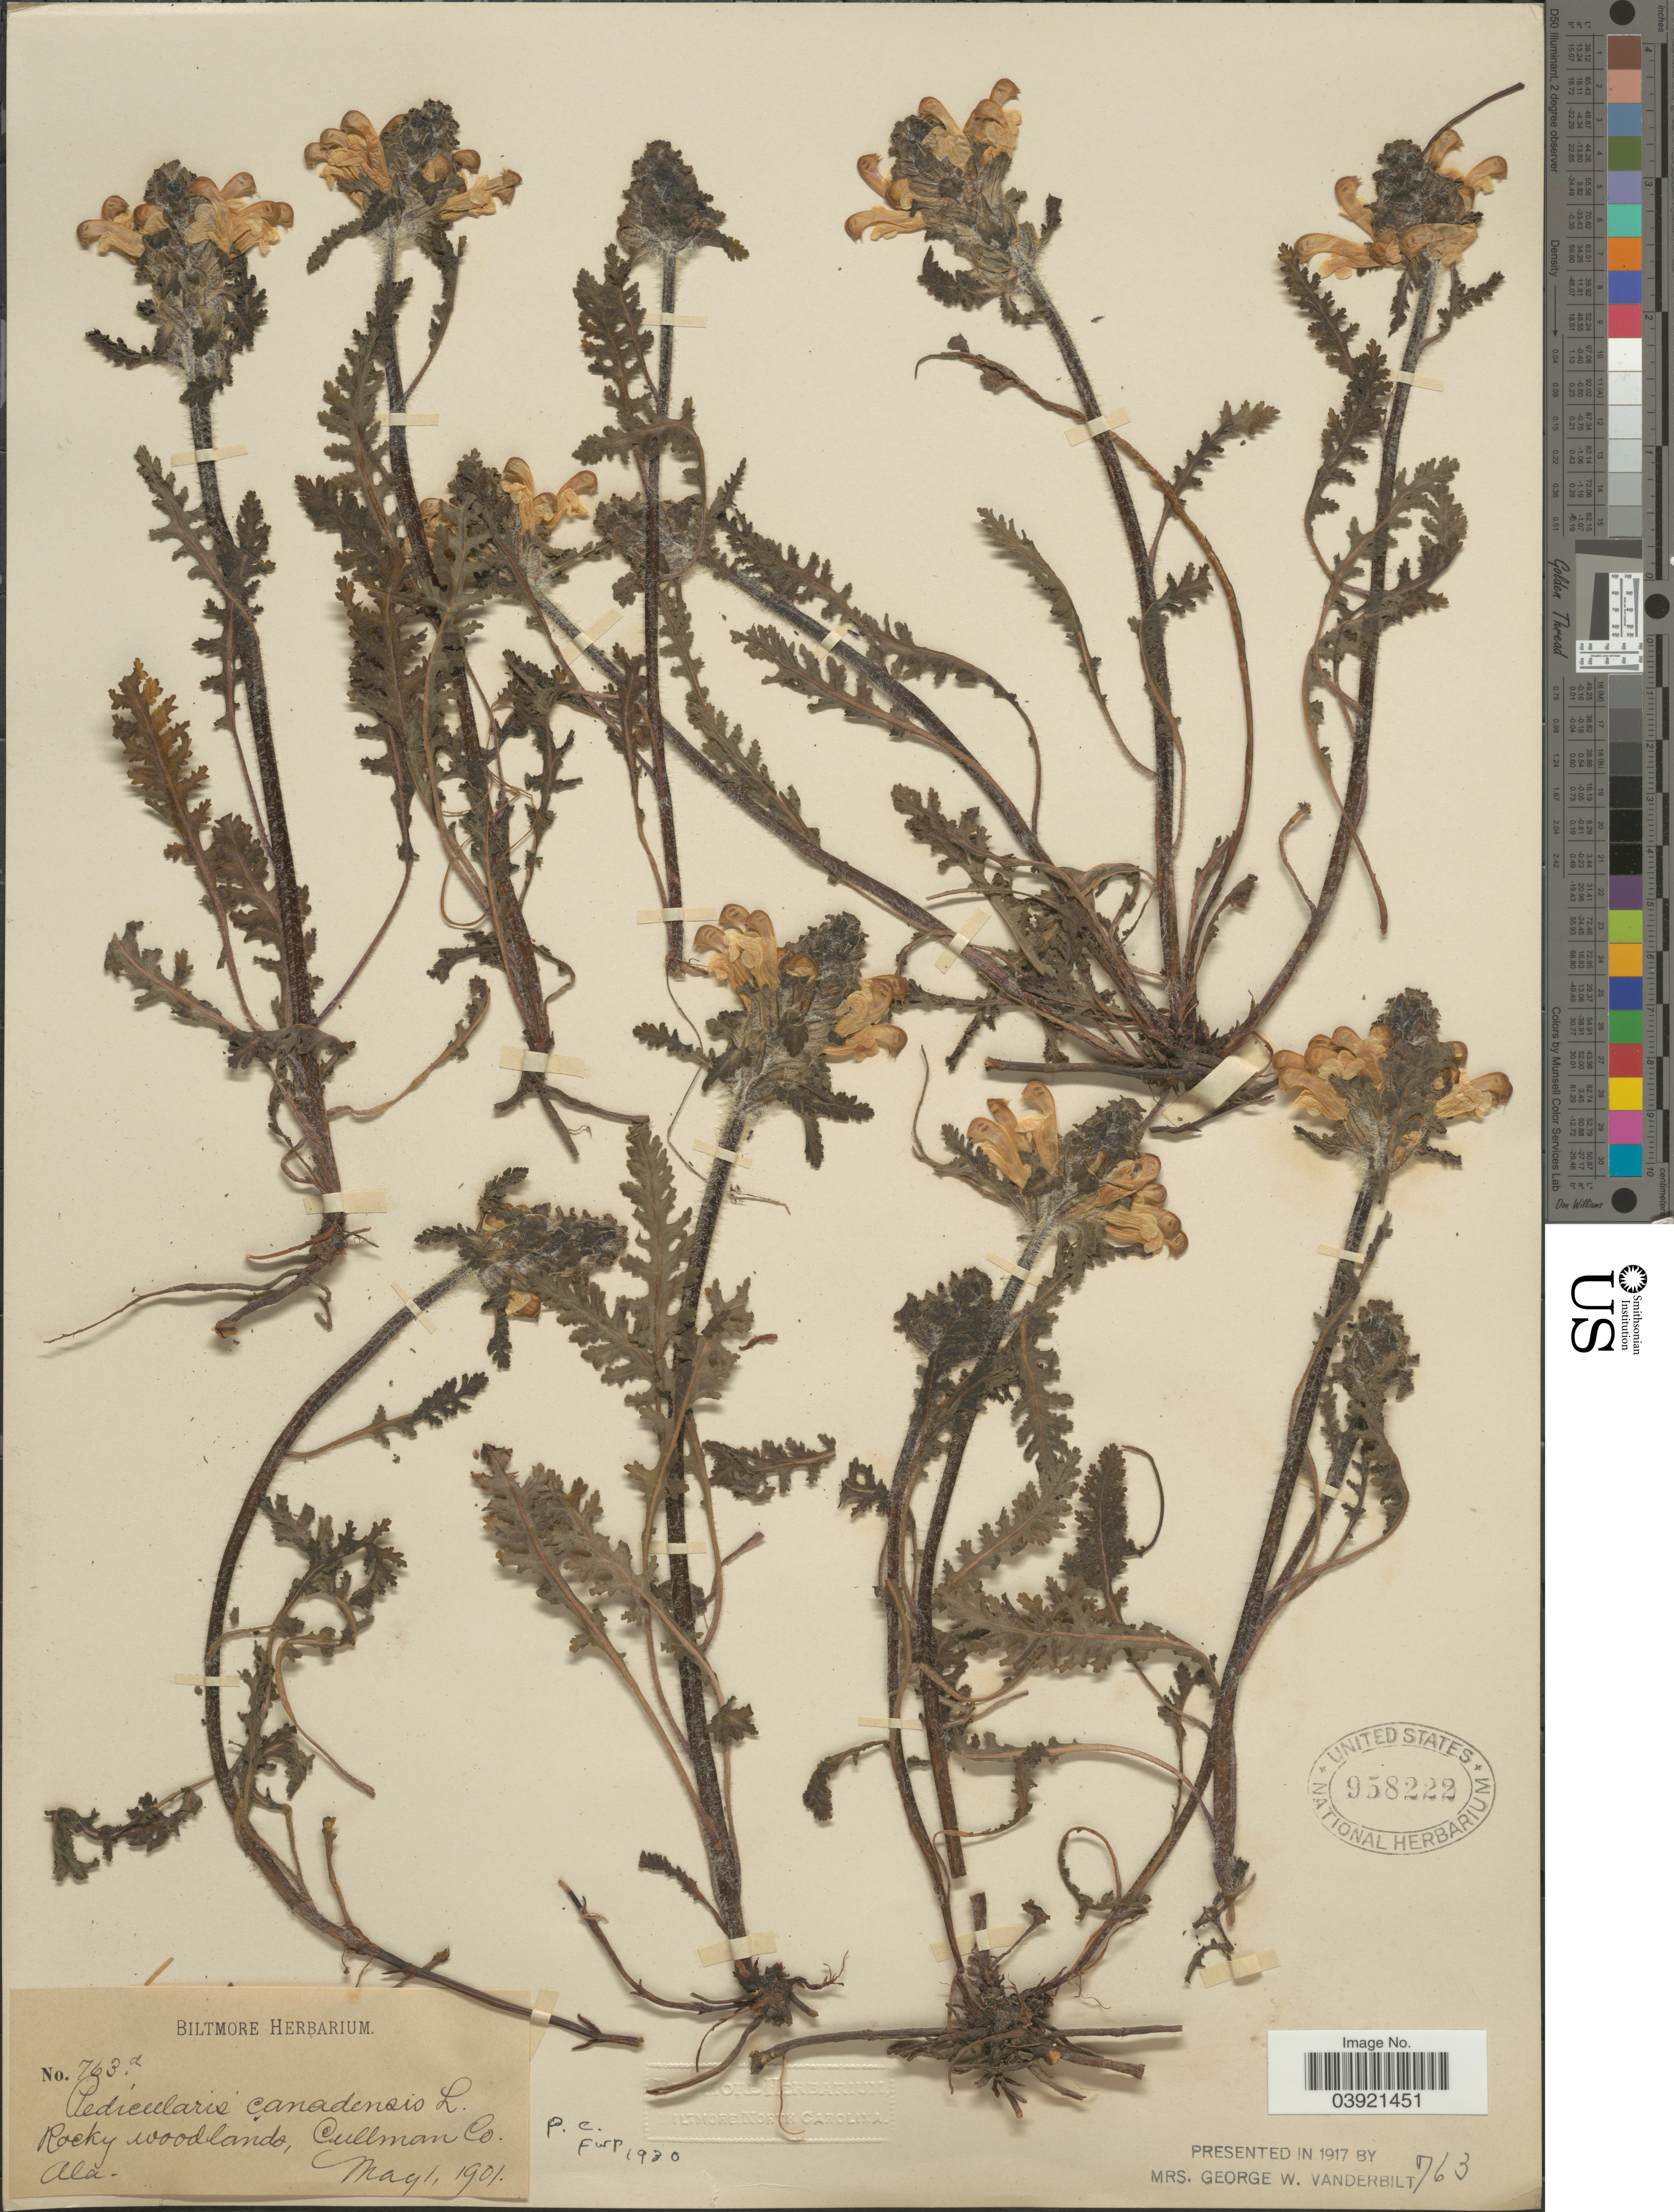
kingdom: Plantae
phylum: Tracheophyta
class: Magnoliopsida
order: Lamiales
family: Orobanchaceae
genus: Pedicularis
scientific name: Pedicularis canadensis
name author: L.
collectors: ex herb. Biltmore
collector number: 763d*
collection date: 1901-05-01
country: United States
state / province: Alabama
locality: Cullman Co.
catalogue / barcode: US 958222